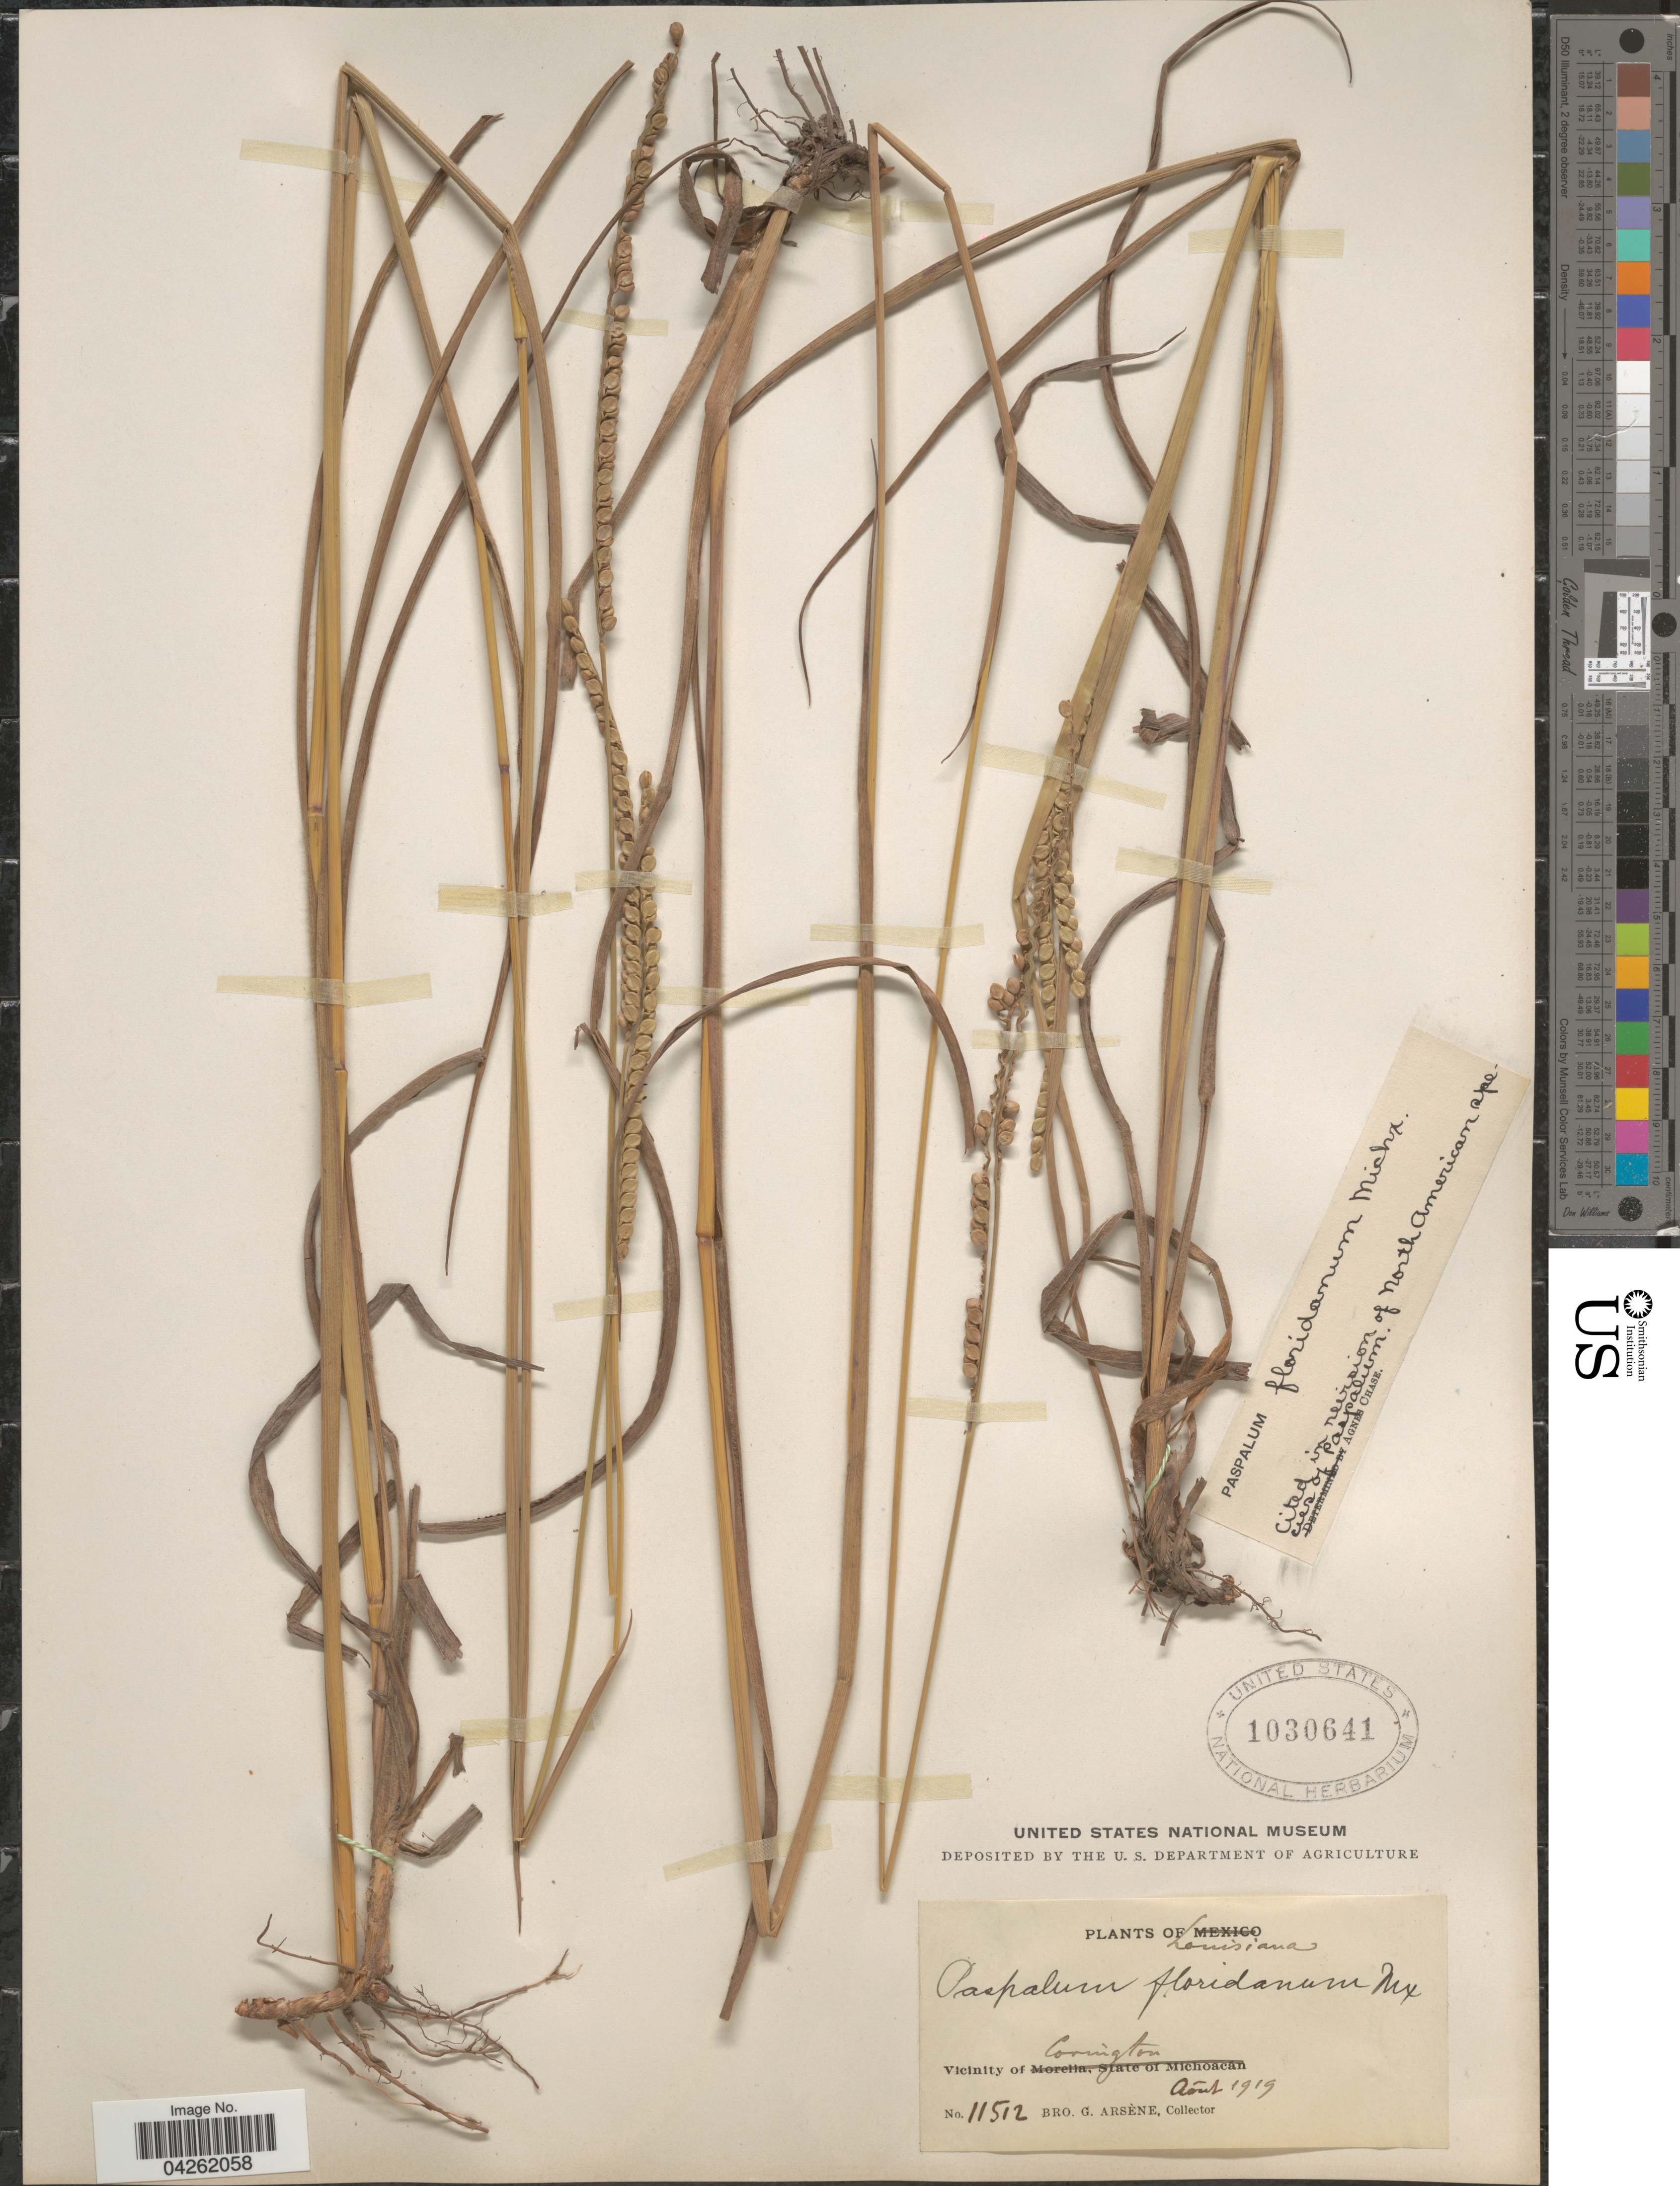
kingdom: Plantae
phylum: Tracheophyta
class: Liliopsida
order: Poales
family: Poaceae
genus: Paspalum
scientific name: Paspalum floridanum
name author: Michx.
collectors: Bro. G. Arsène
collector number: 11512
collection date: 1919-08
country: United States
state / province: Louisiana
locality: Vicinity of Covington.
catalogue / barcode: US 1030641